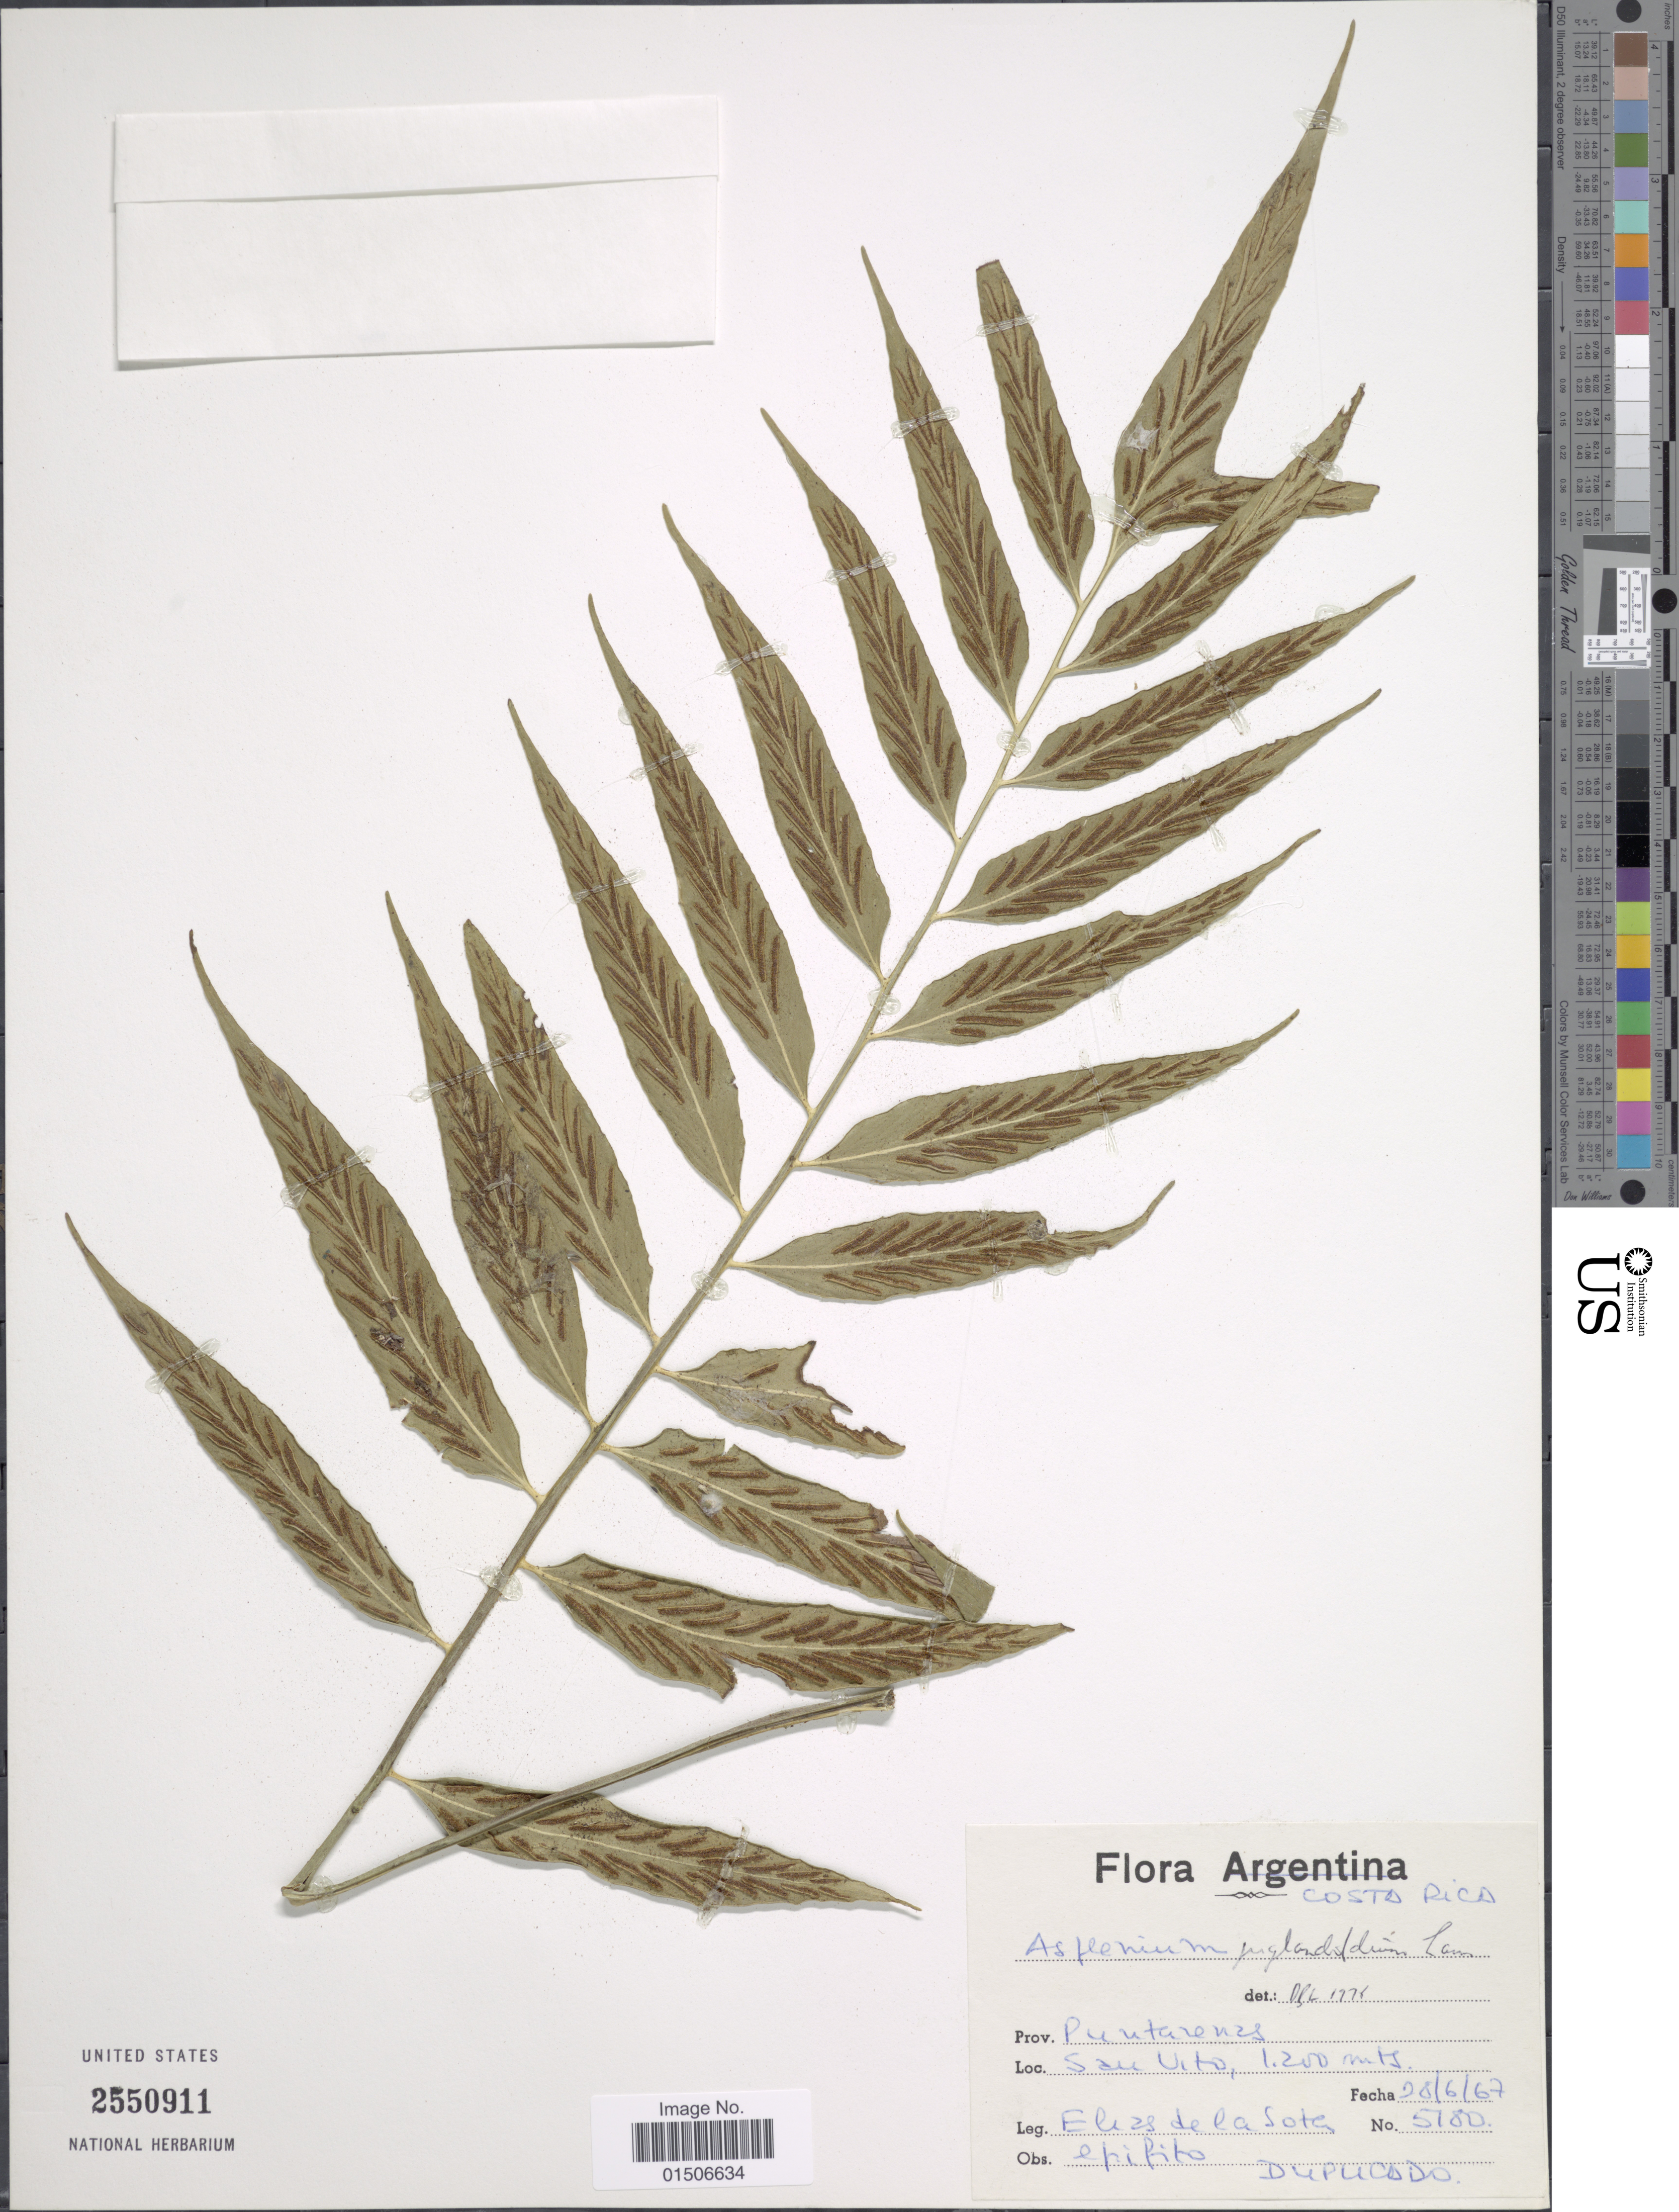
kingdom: Plantae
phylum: Tracheophyta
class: Polypodiopsida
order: Polypodiales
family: Aspleniaceae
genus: Asplenium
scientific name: Asplenium juglandifolium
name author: Lam.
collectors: E. R. de la Sota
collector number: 5100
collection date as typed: Transcribed d/m/y: 28/6/67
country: Costa Rica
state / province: Puntarenas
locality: San Vito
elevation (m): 1200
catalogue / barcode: US 2550911